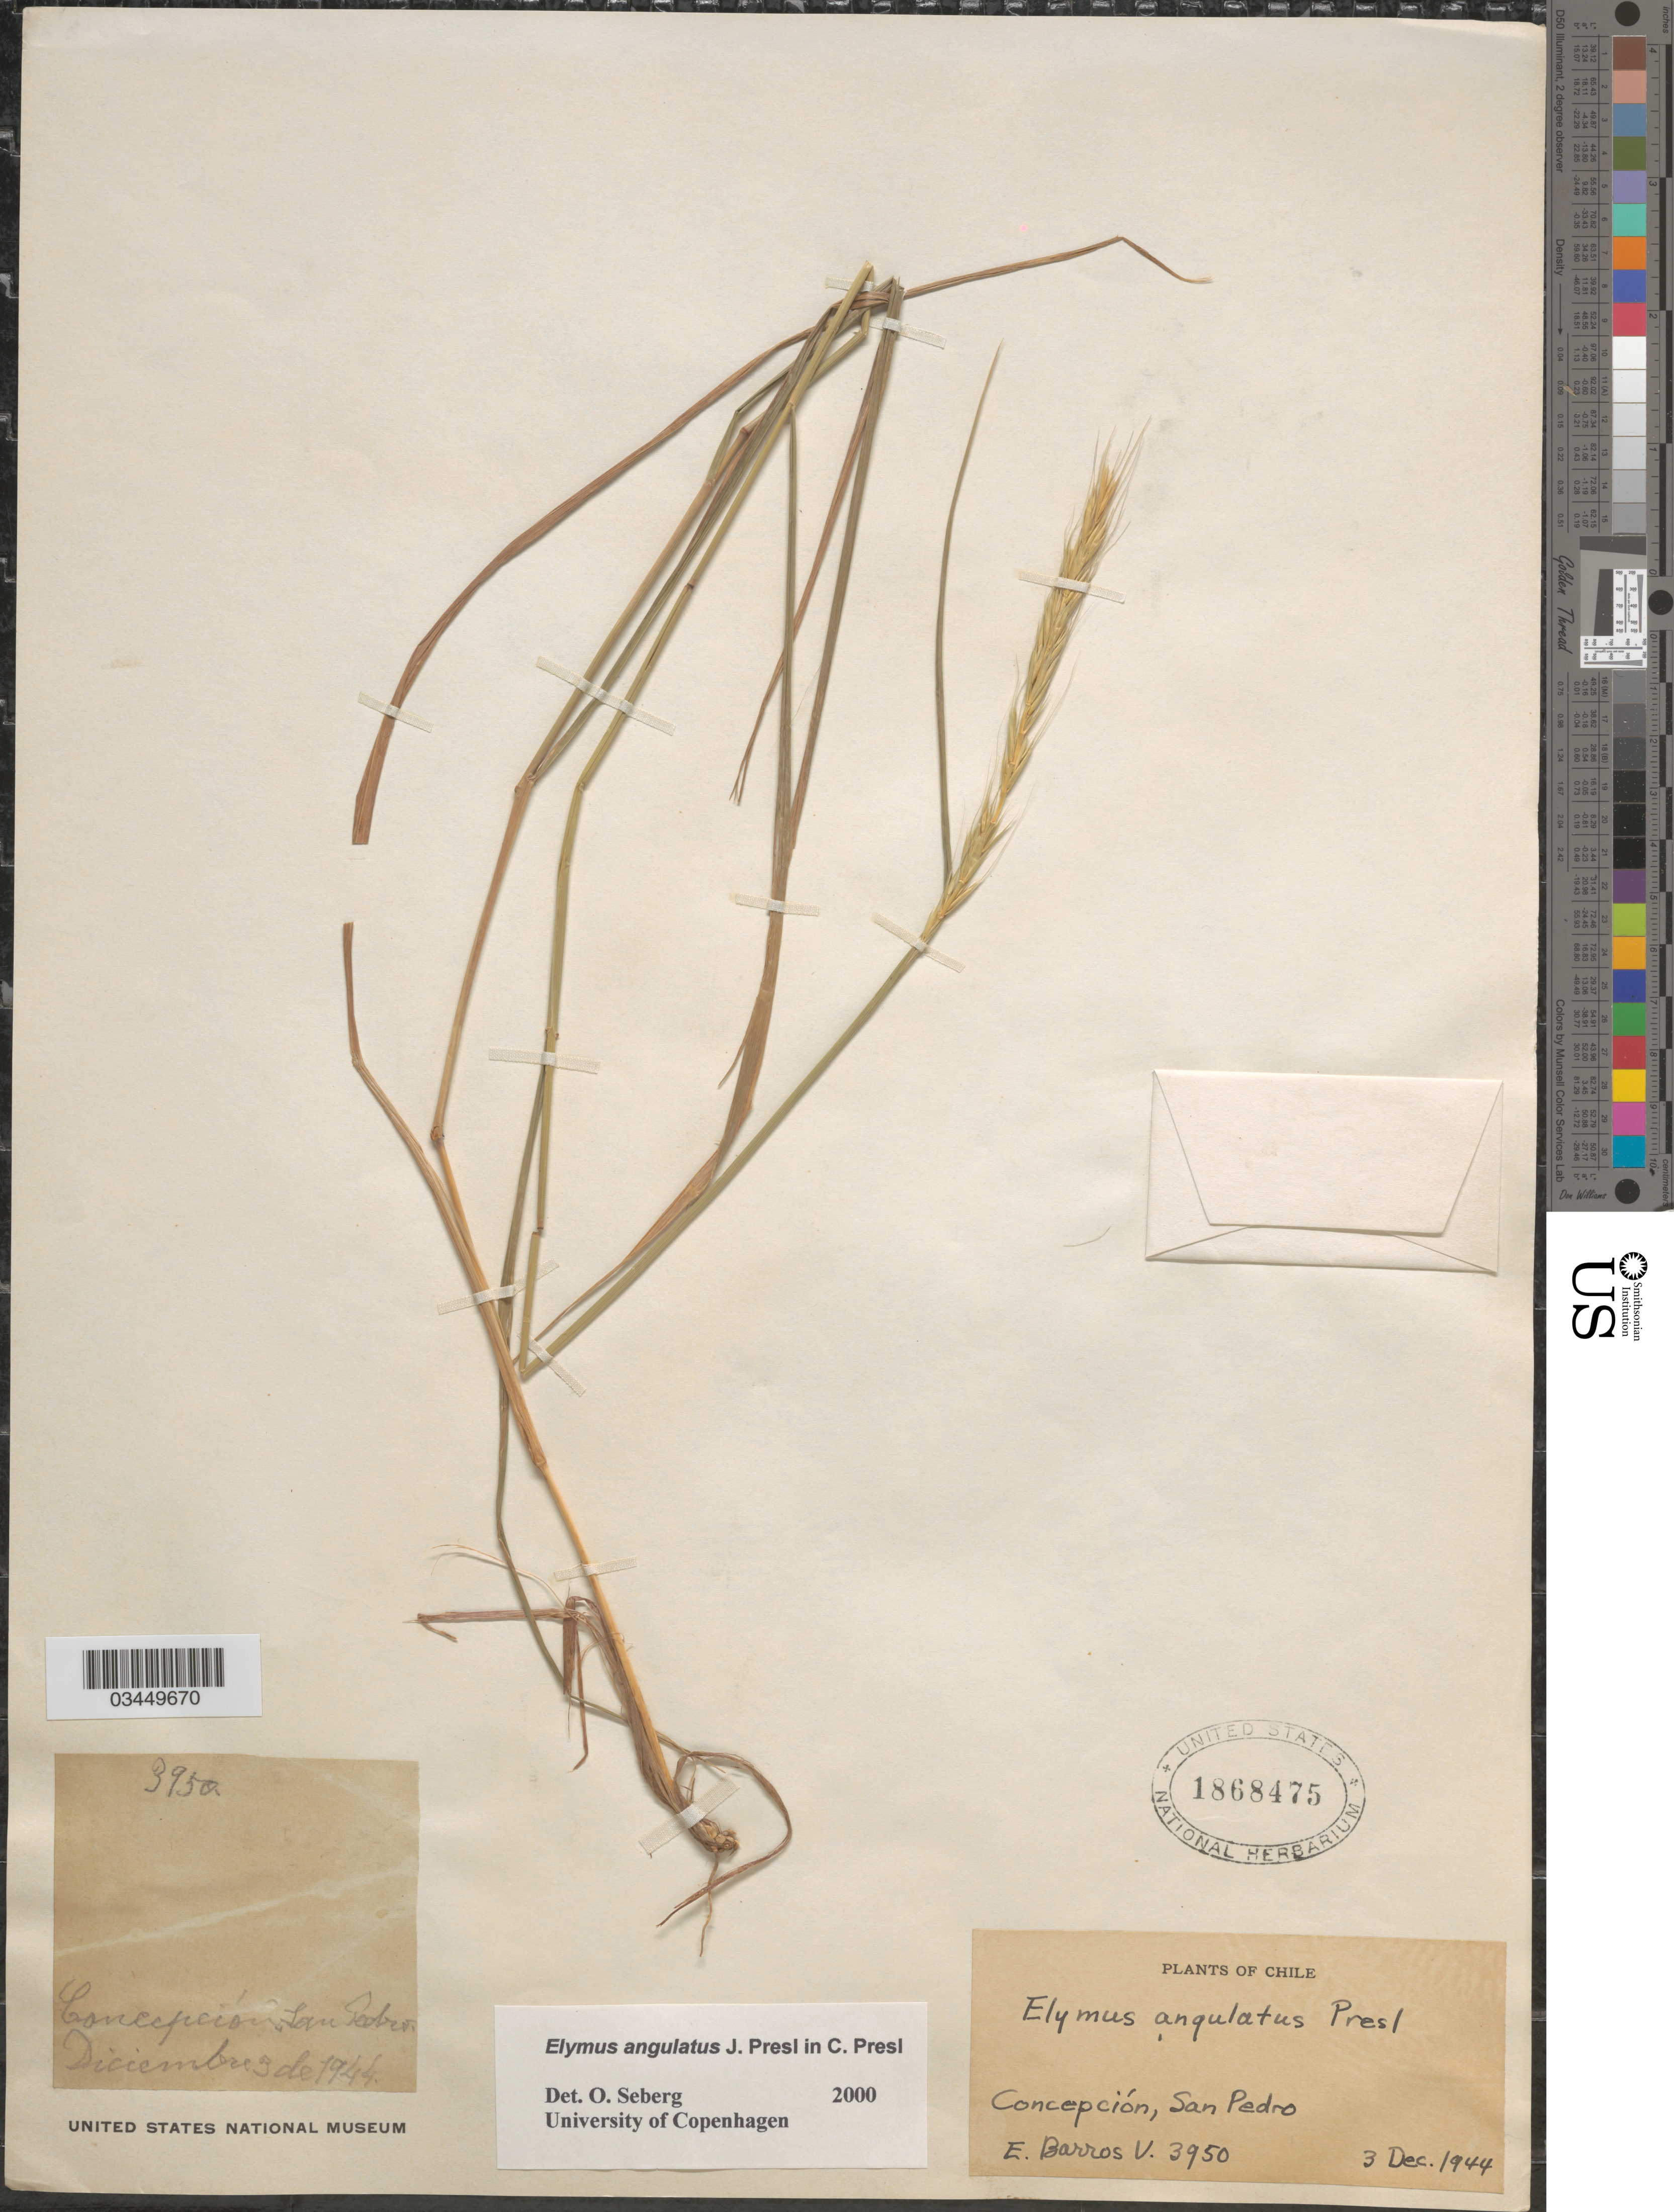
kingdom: Plantae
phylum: Tracheophyta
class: Liliopsida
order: Poales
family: Poaceae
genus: Elymus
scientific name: Elymus angulatus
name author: J. Presl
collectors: E. Barros V.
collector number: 3950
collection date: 1944-12-03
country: Chile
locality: Concepción, San Pedro.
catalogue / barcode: US 1868475